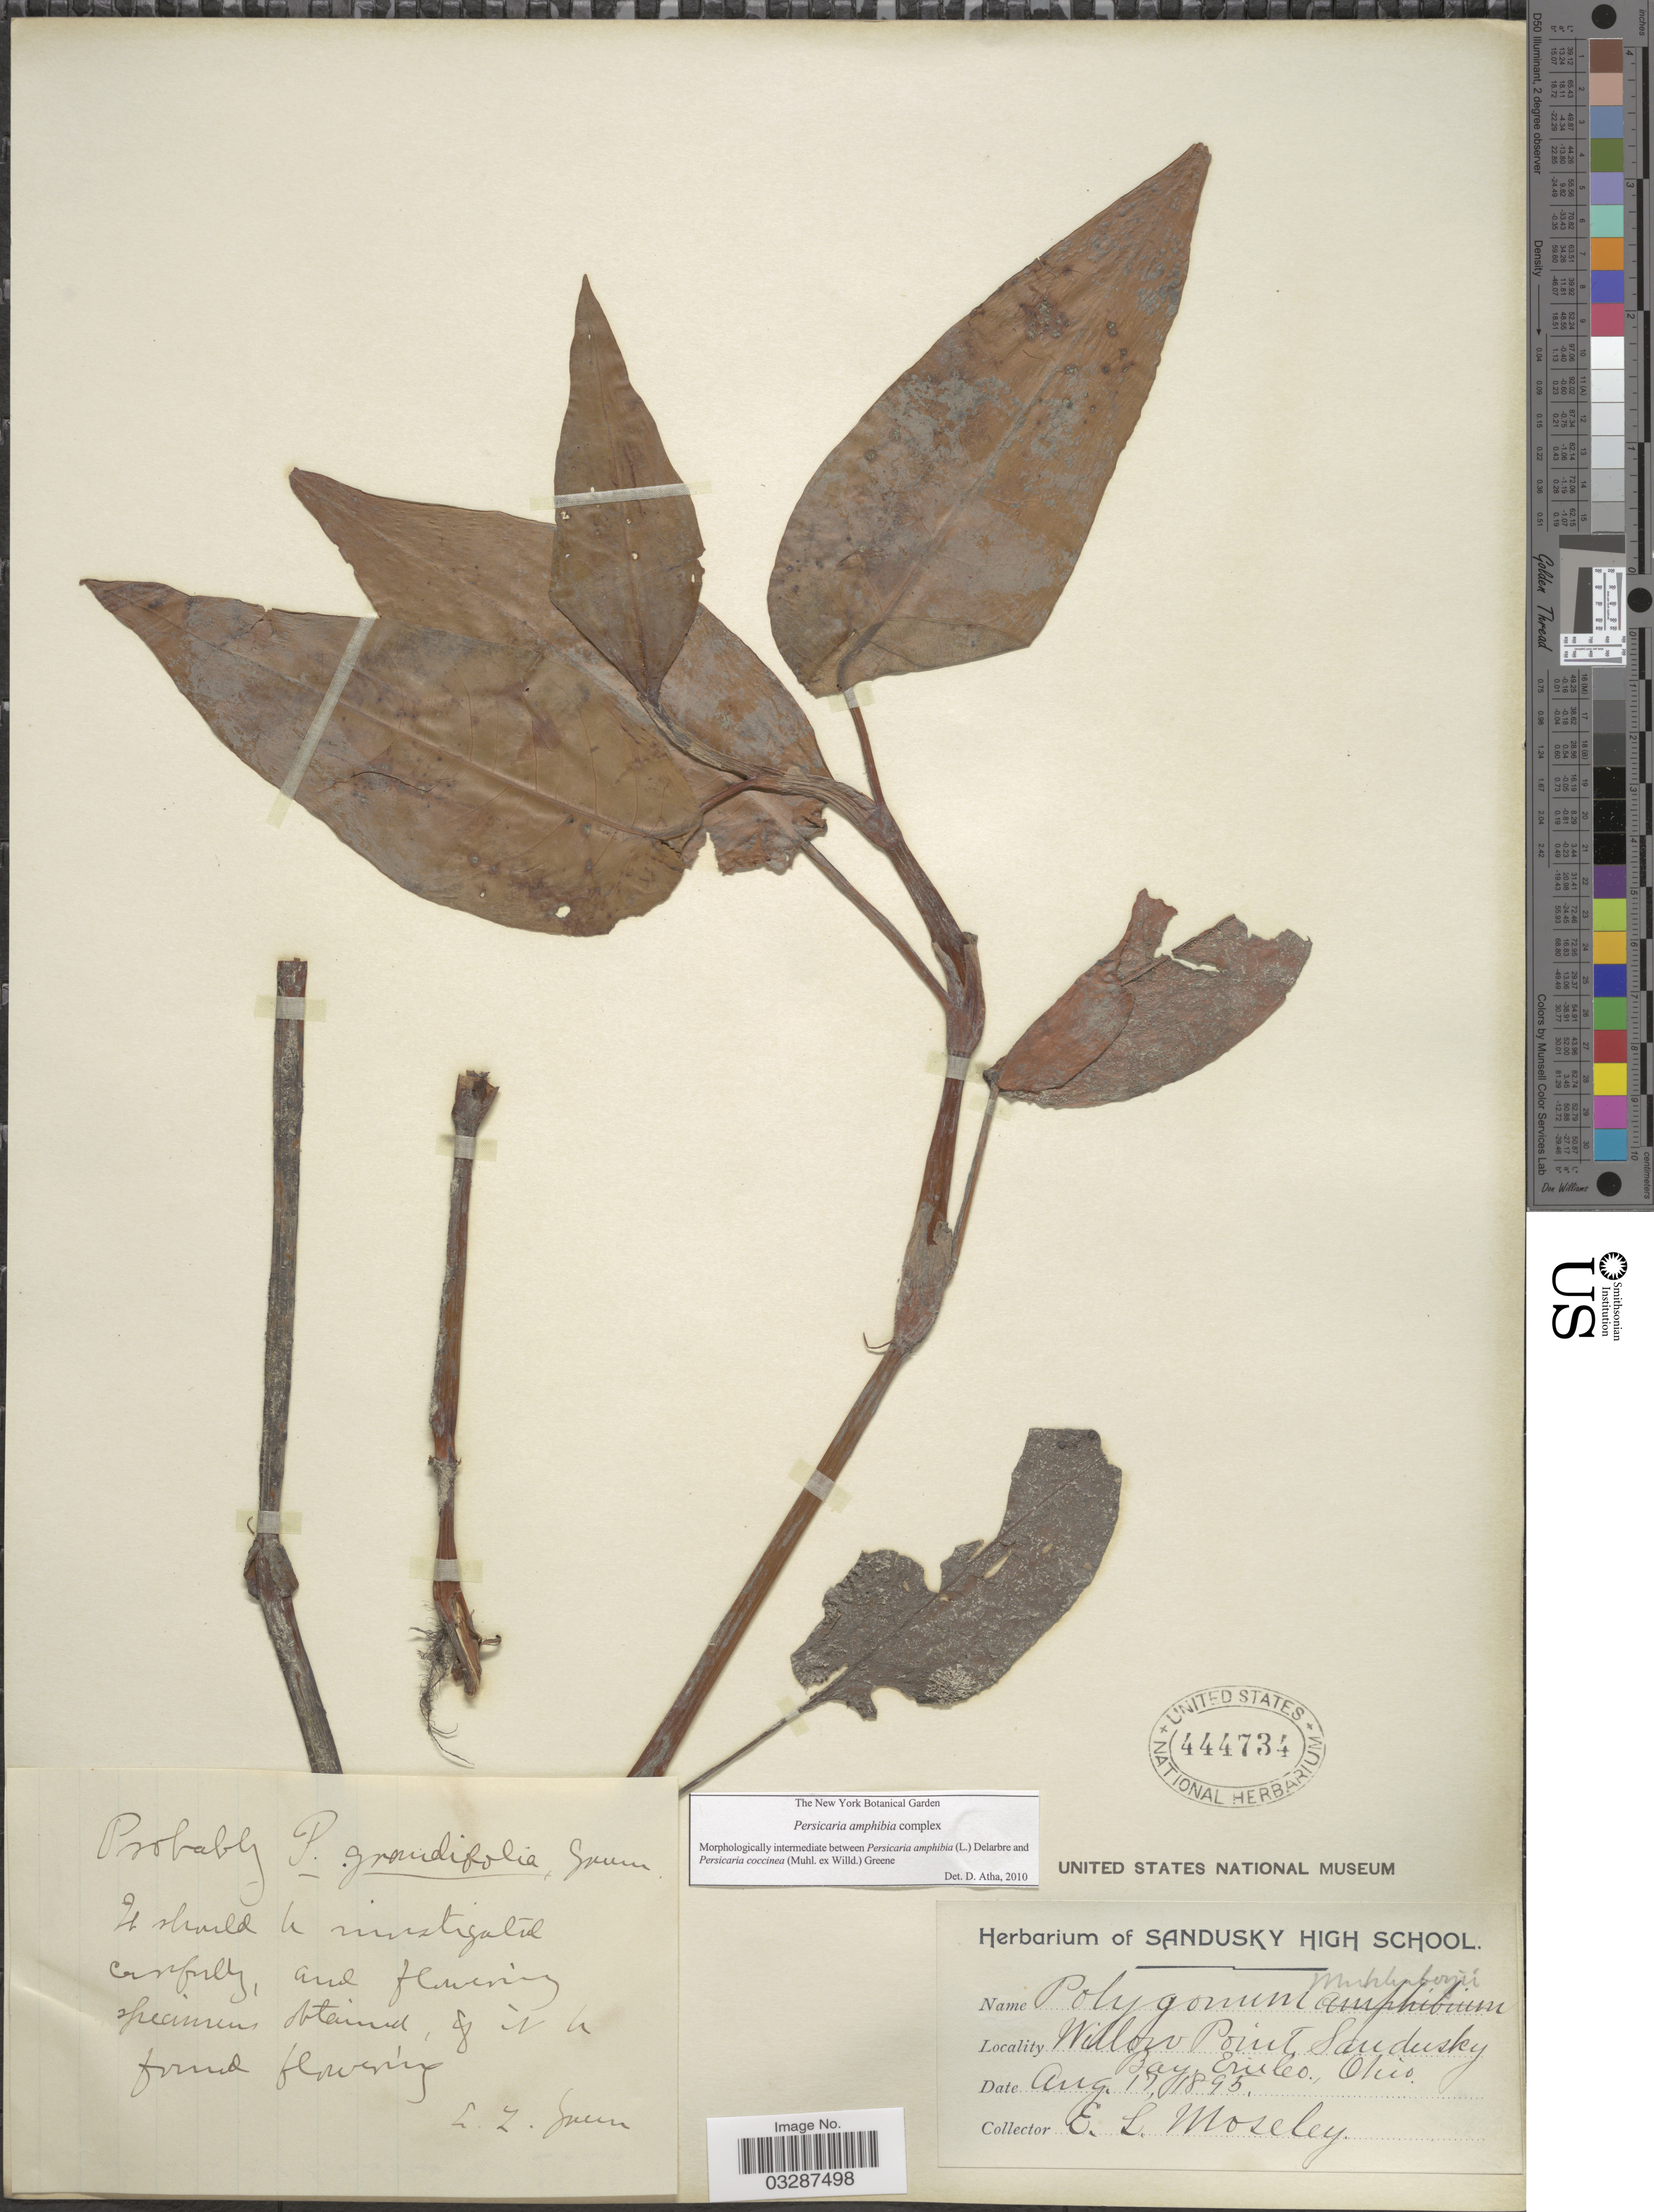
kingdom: Plantae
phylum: Tracheophyta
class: Magnoliopsida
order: Caryophyllales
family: Polygonaceae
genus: Persicaria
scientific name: Persicaria amphibia complex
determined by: Atha, D. E.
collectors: E. Moseley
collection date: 1895-08-17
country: United States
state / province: Ohio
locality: Willow Point, Sandusky Bay, Erie Co.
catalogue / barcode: US 444734